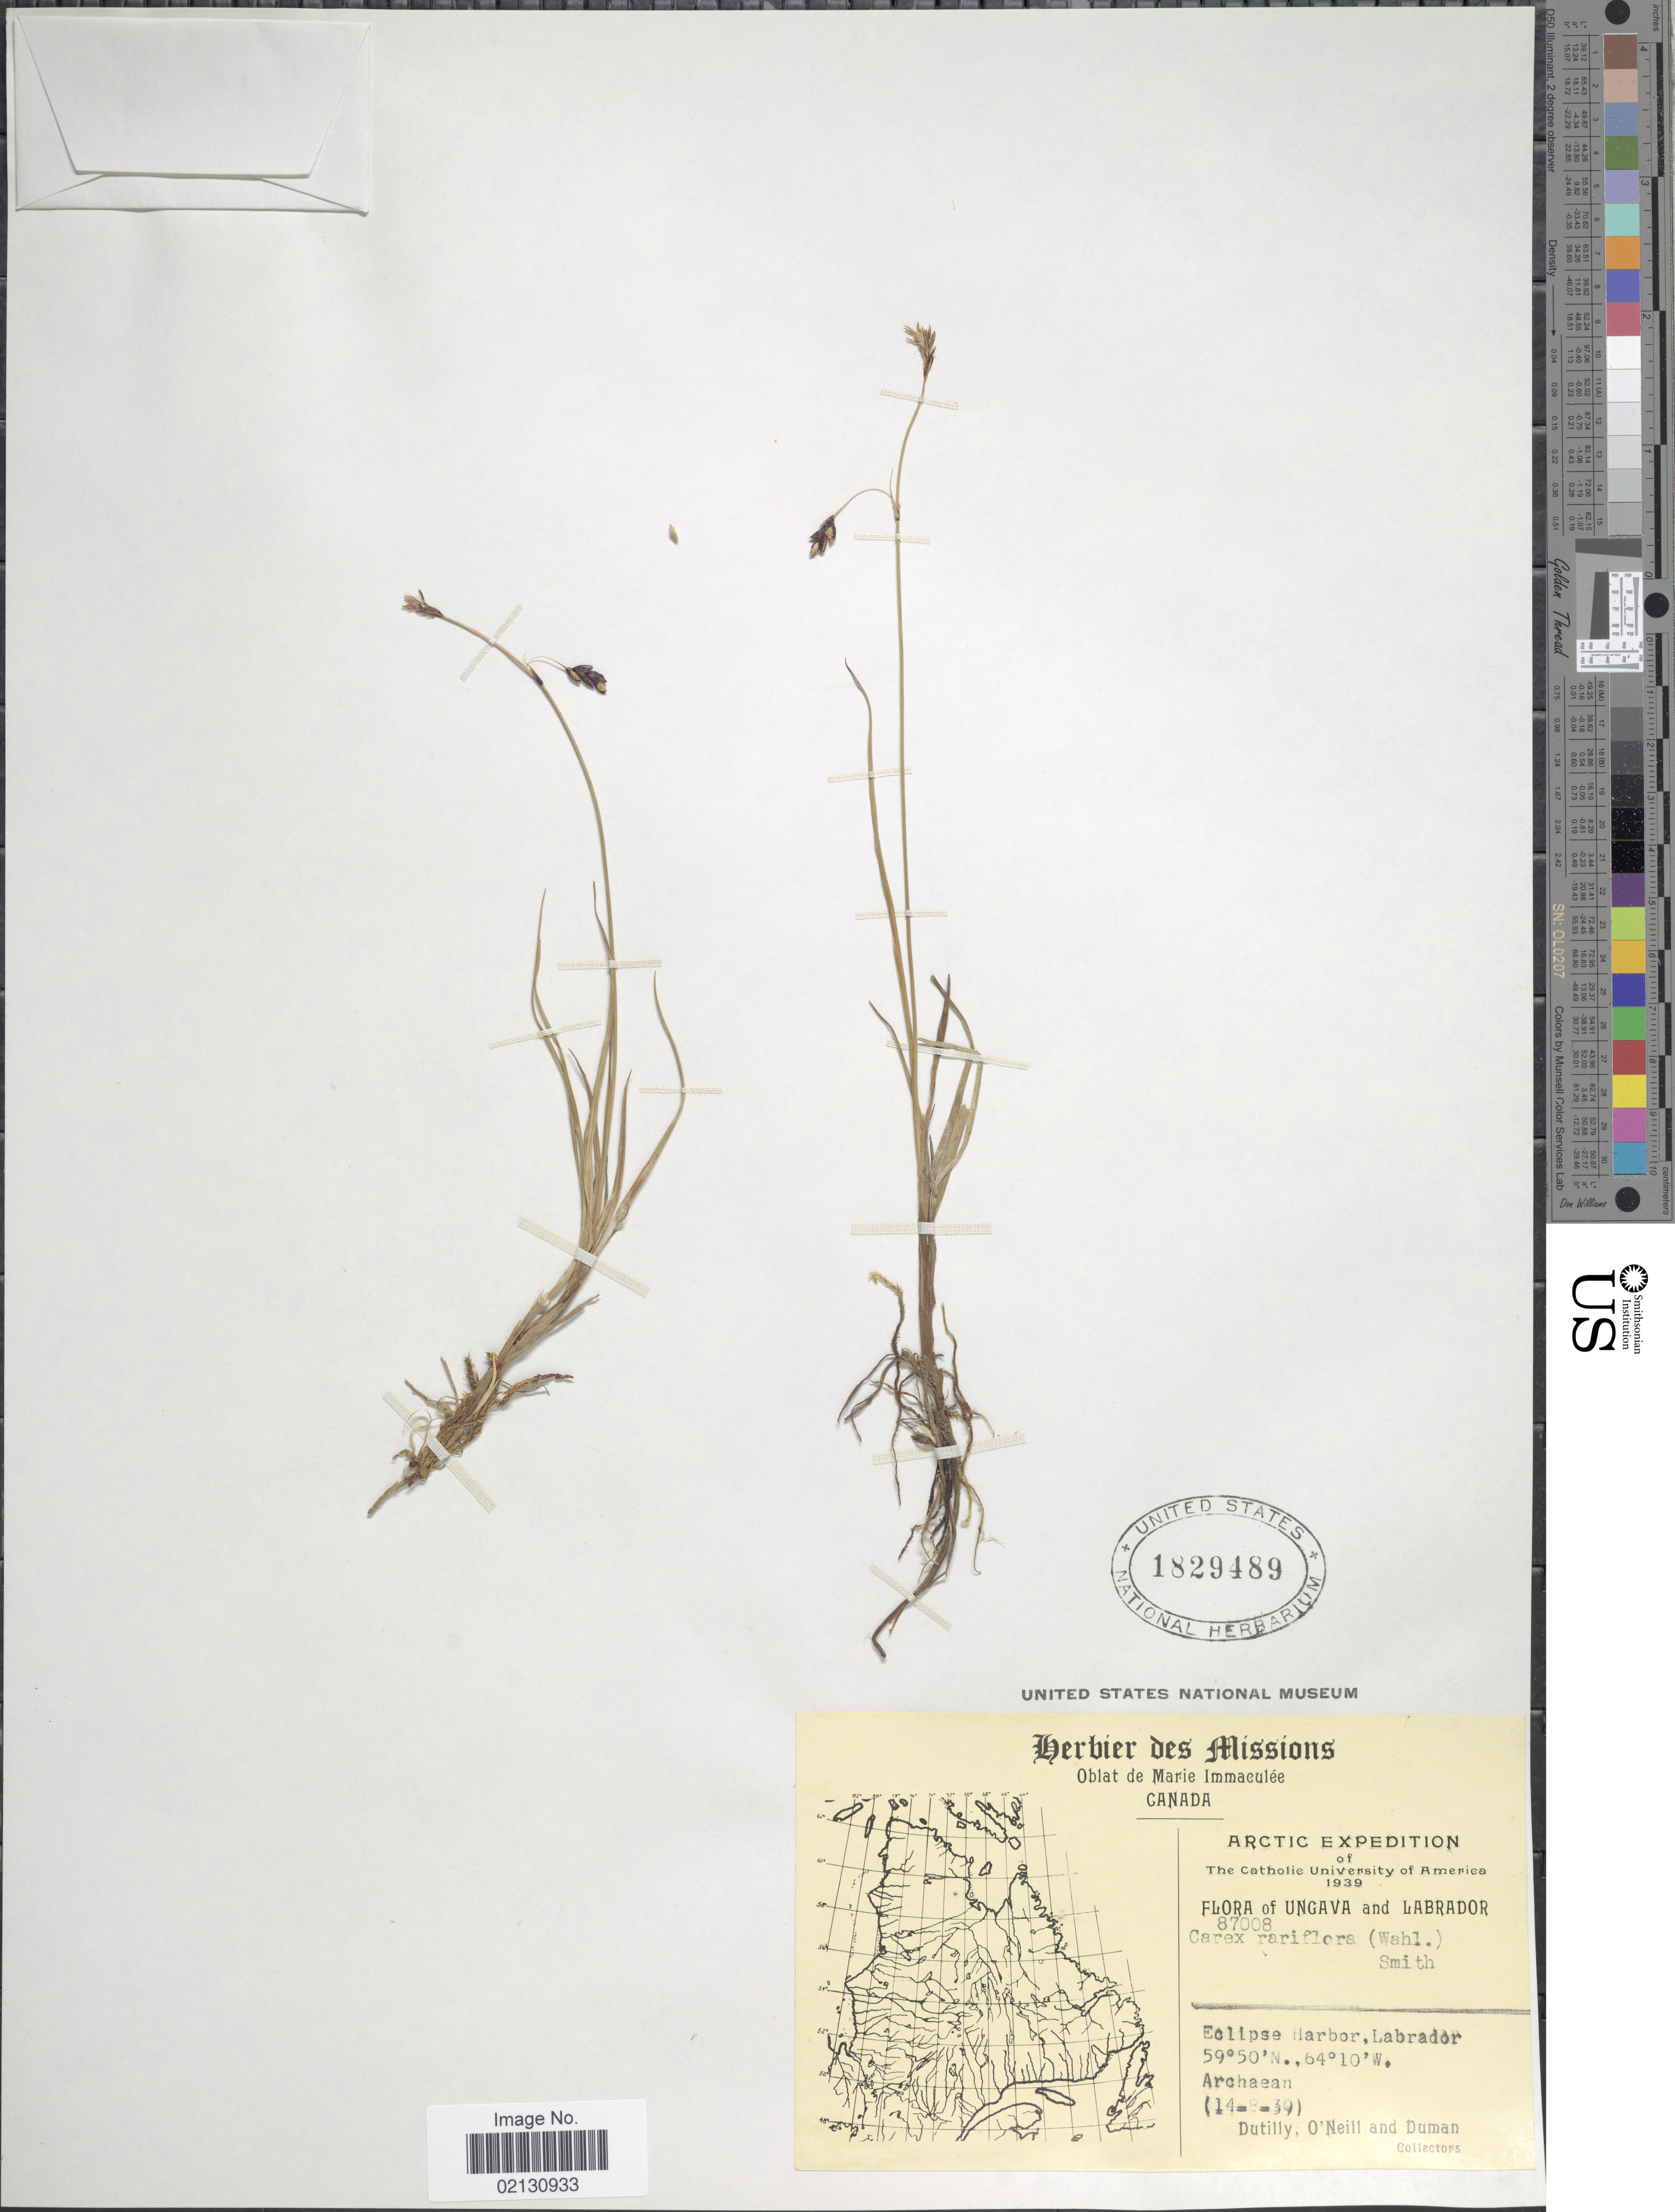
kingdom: Plantae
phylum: Tracheophyta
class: Liliopsida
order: Poales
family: Cyperaceae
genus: Carex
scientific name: Carex rariflora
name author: (Wahlenb.) Sm.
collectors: -. Dutilly, O' Neill & -. Duman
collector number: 87008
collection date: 1939-08-14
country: Canada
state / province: Newfoundland and Labrador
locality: Arctic. Labrador. Eclipse Harbor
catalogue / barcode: US 1829489